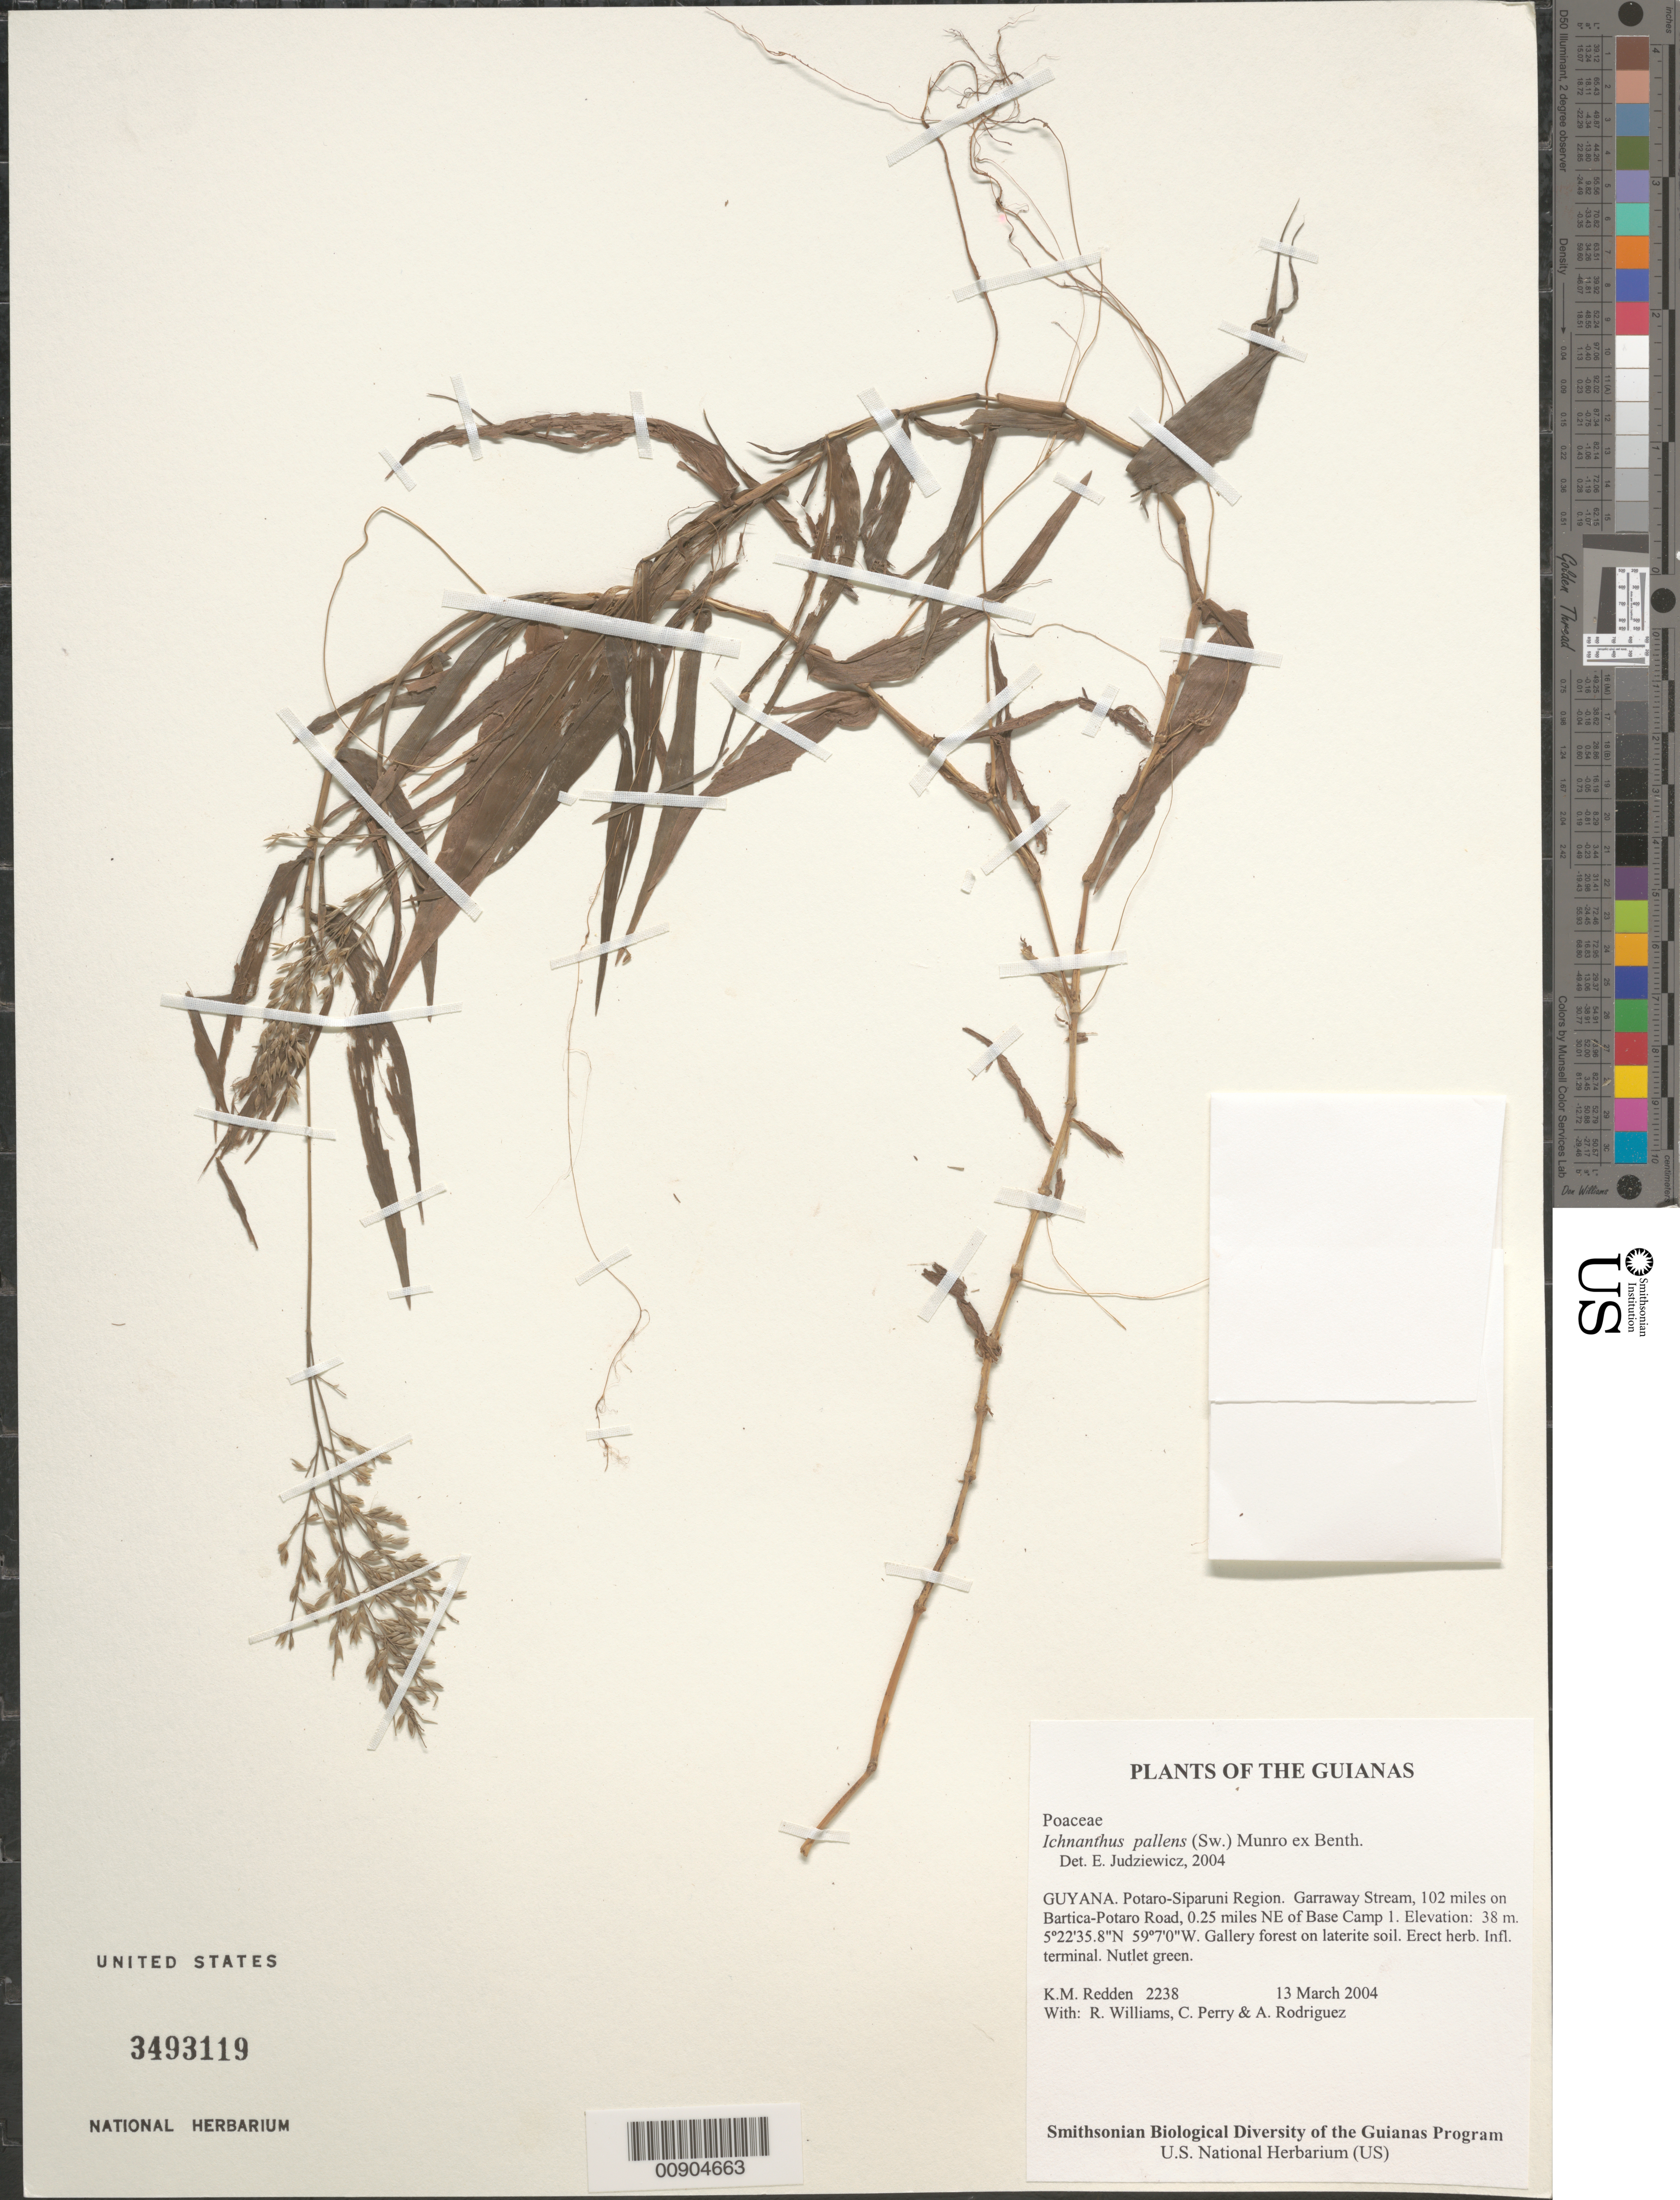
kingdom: Plantae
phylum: Tracheophyta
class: Liliopsida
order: Poales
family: Poaceae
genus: Ichnanthus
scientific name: Ichnanthus pallens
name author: (Sw.) Munro ex Benth.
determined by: Judziewicz, E. J.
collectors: K. M. Redden, R. Williams, C. Perry & A. Rodriguez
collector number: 2238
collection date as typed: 13 March 2004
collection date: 2004-03-13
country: Guyana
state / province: Potaro-Siparuni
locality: Garraway Stream, 102 miles on Bartica-Potaro Road, 0.25 miles NE of Base Camp 1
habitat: Gallery forest on laterite soil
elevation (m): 38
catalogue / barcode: US 3493119